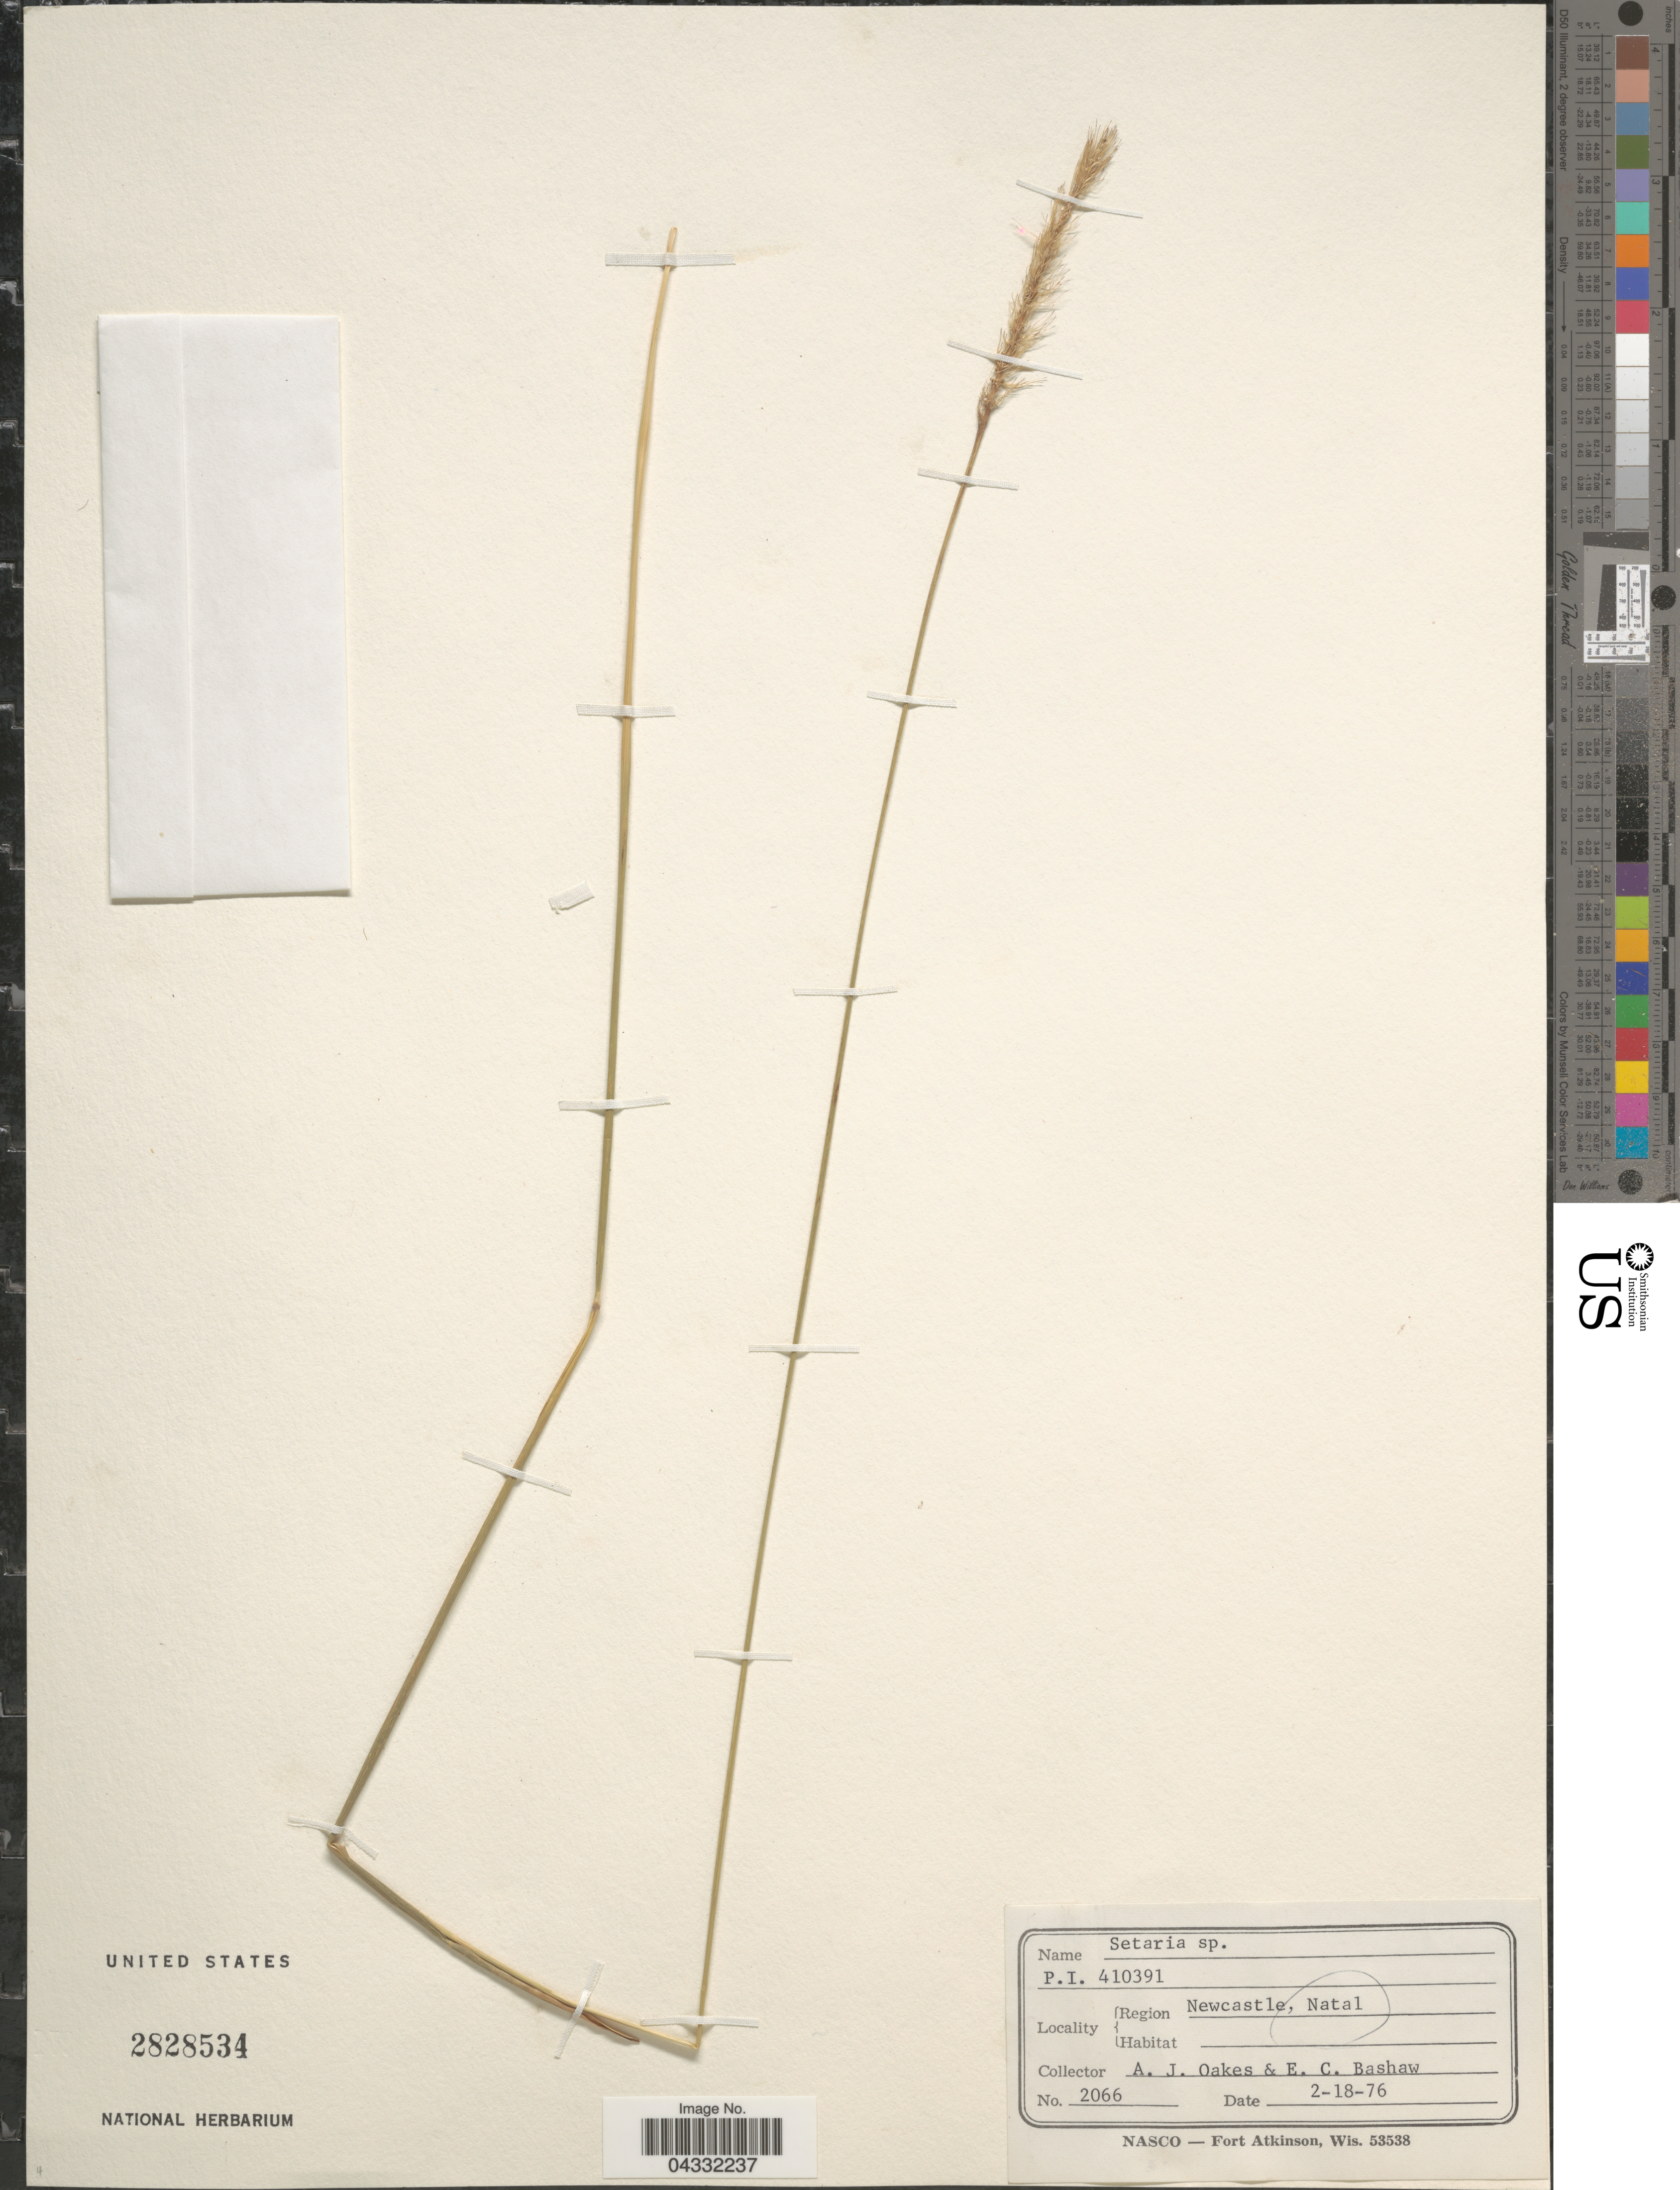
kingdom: Plantae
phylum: Tracheophyta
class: Liliopsida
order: Poales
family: Poaceae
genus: Setaria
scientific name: Setaria sp.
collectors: A. Oakes & E. Bashaw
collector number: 2066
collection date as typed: Transcribed d/m/y: 18/2/76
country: South Africa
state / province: KwaZulu-Natal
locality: Region Newcastle, Natal.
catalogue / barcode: US 2828534